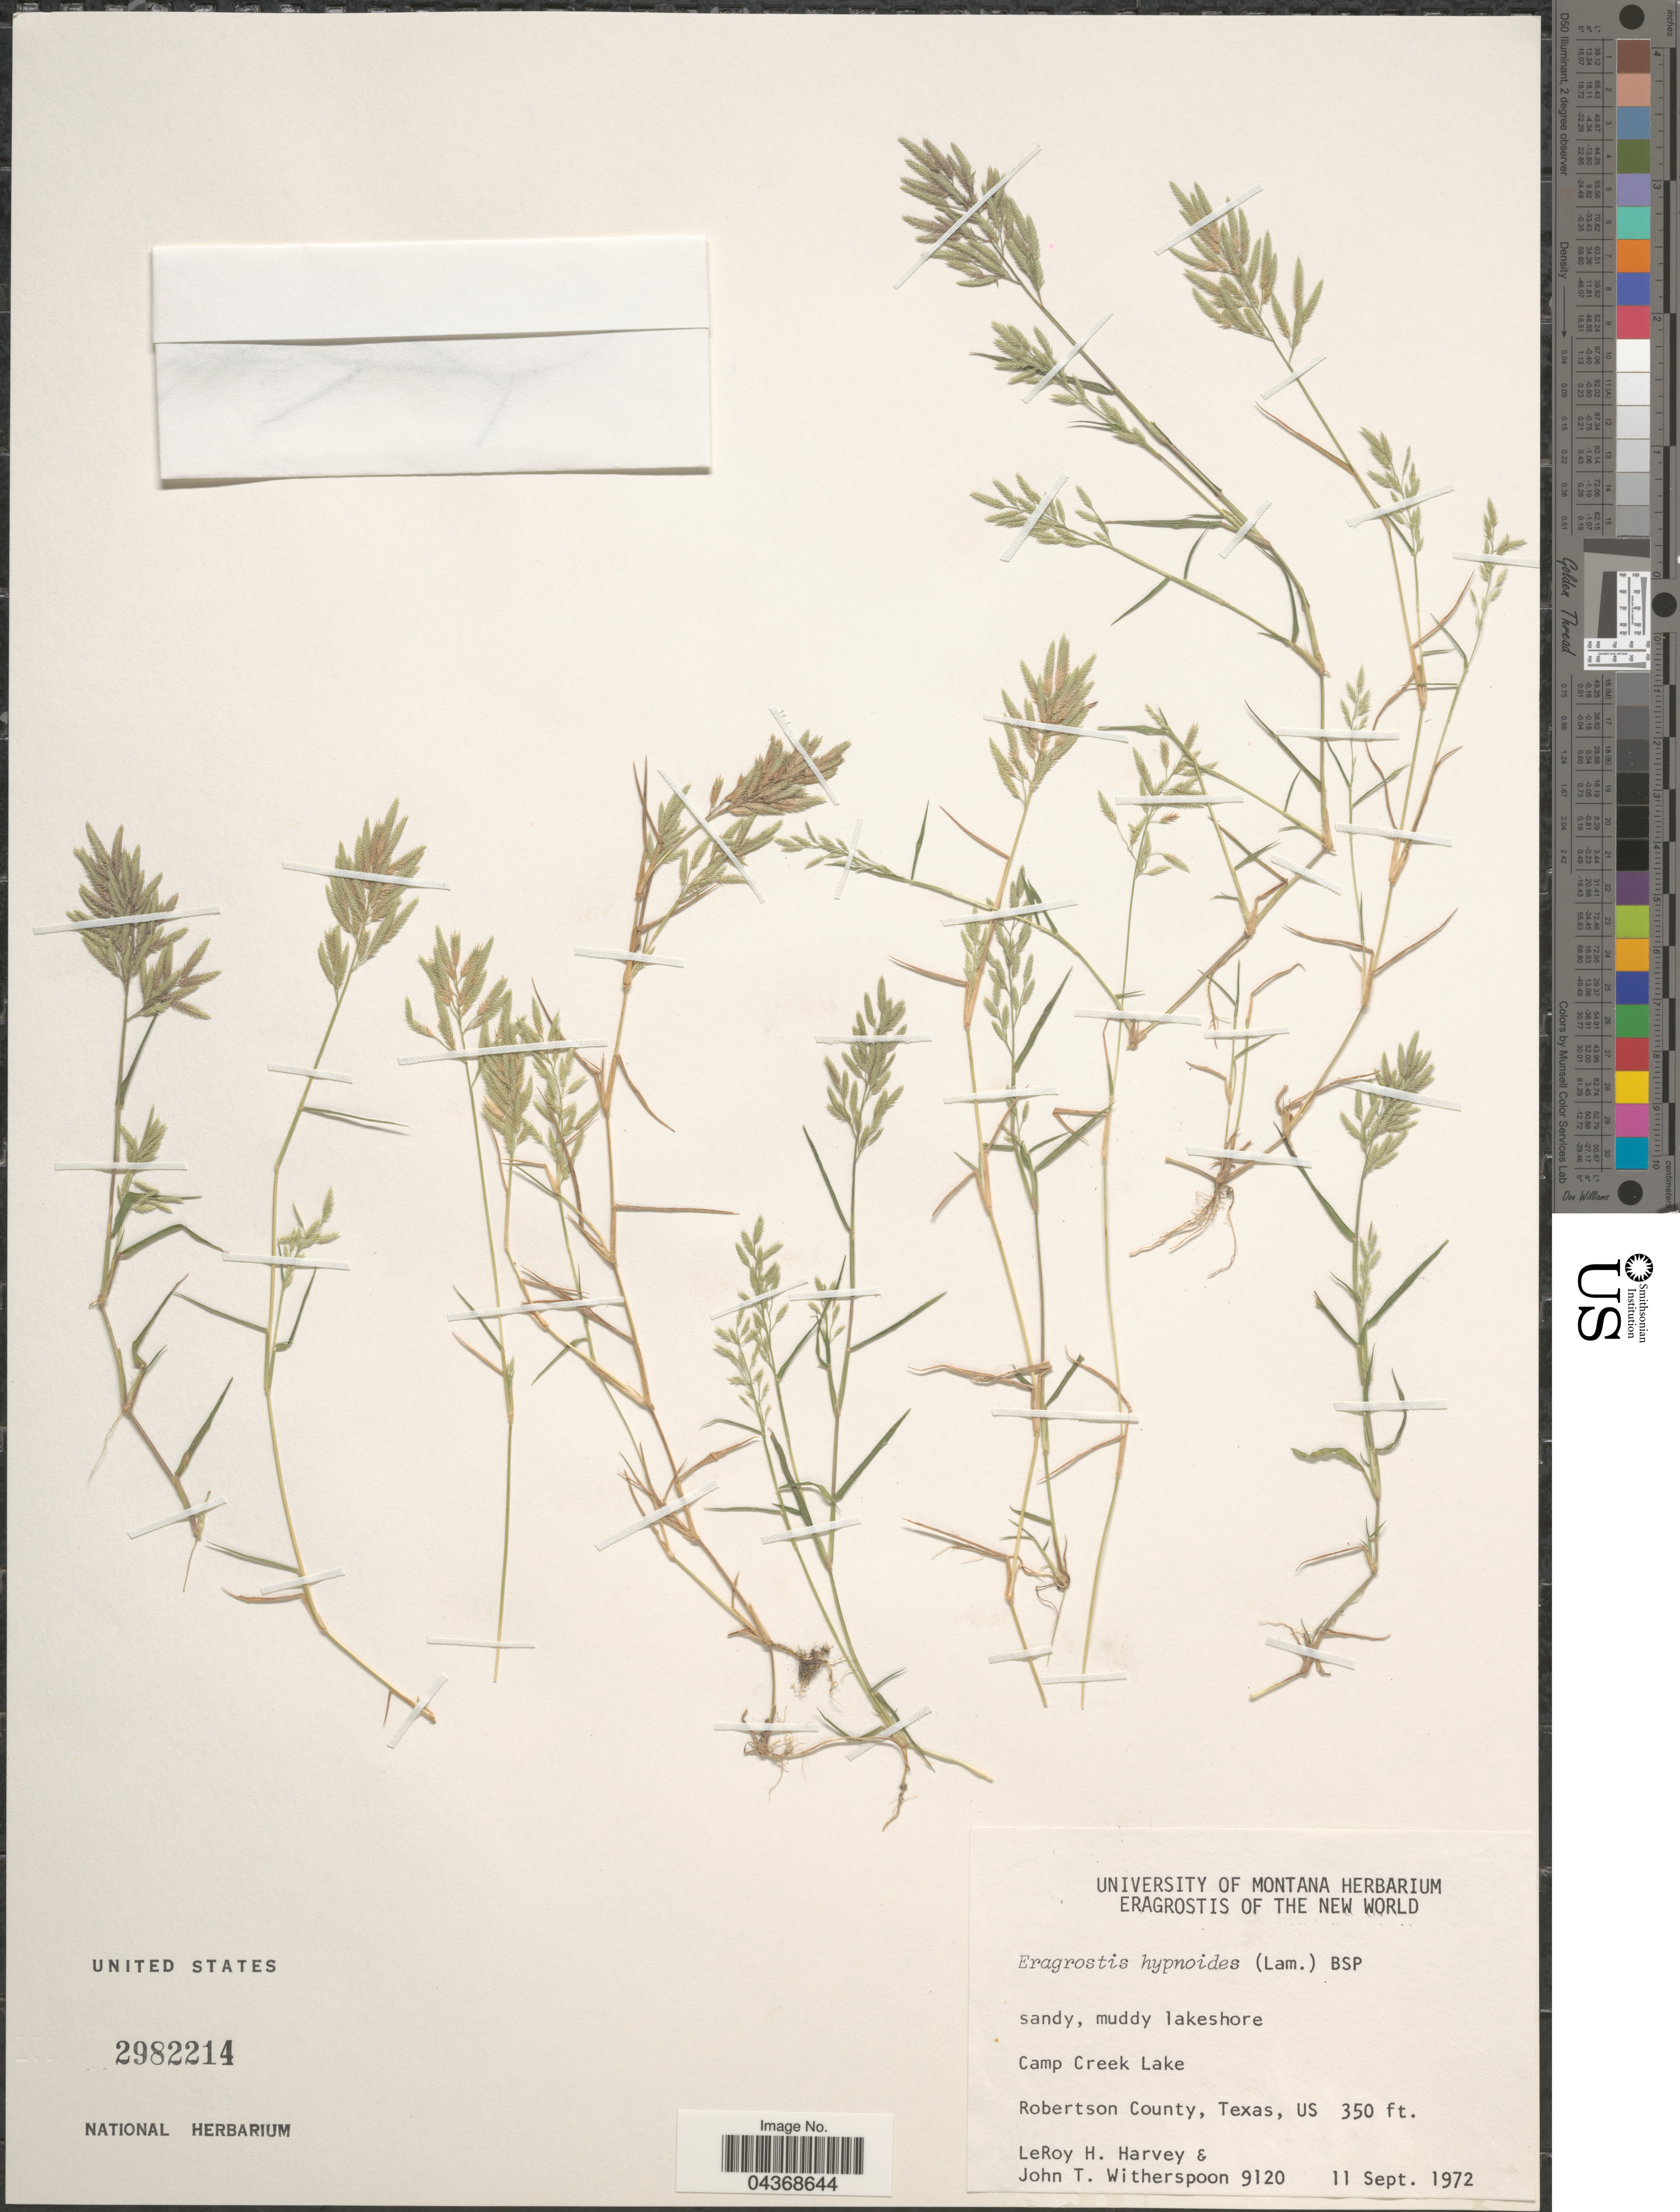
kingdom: Plantae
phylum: Tracheophyta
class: Liliopsida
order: Poales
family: Poaceae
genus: Eragrostis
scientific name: Eragrostis hypnoides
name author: (Lam.) Britton, Stearns & Poggenb.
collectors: L. H. Harvey & J. Witherspoon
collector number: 9120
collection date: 1972-09-11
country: United States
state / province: Texas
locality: The New World. Sandy, muddy lakeshore. Camp Creek Lake. Robertson County.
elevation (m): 107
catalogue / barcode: US 2982214